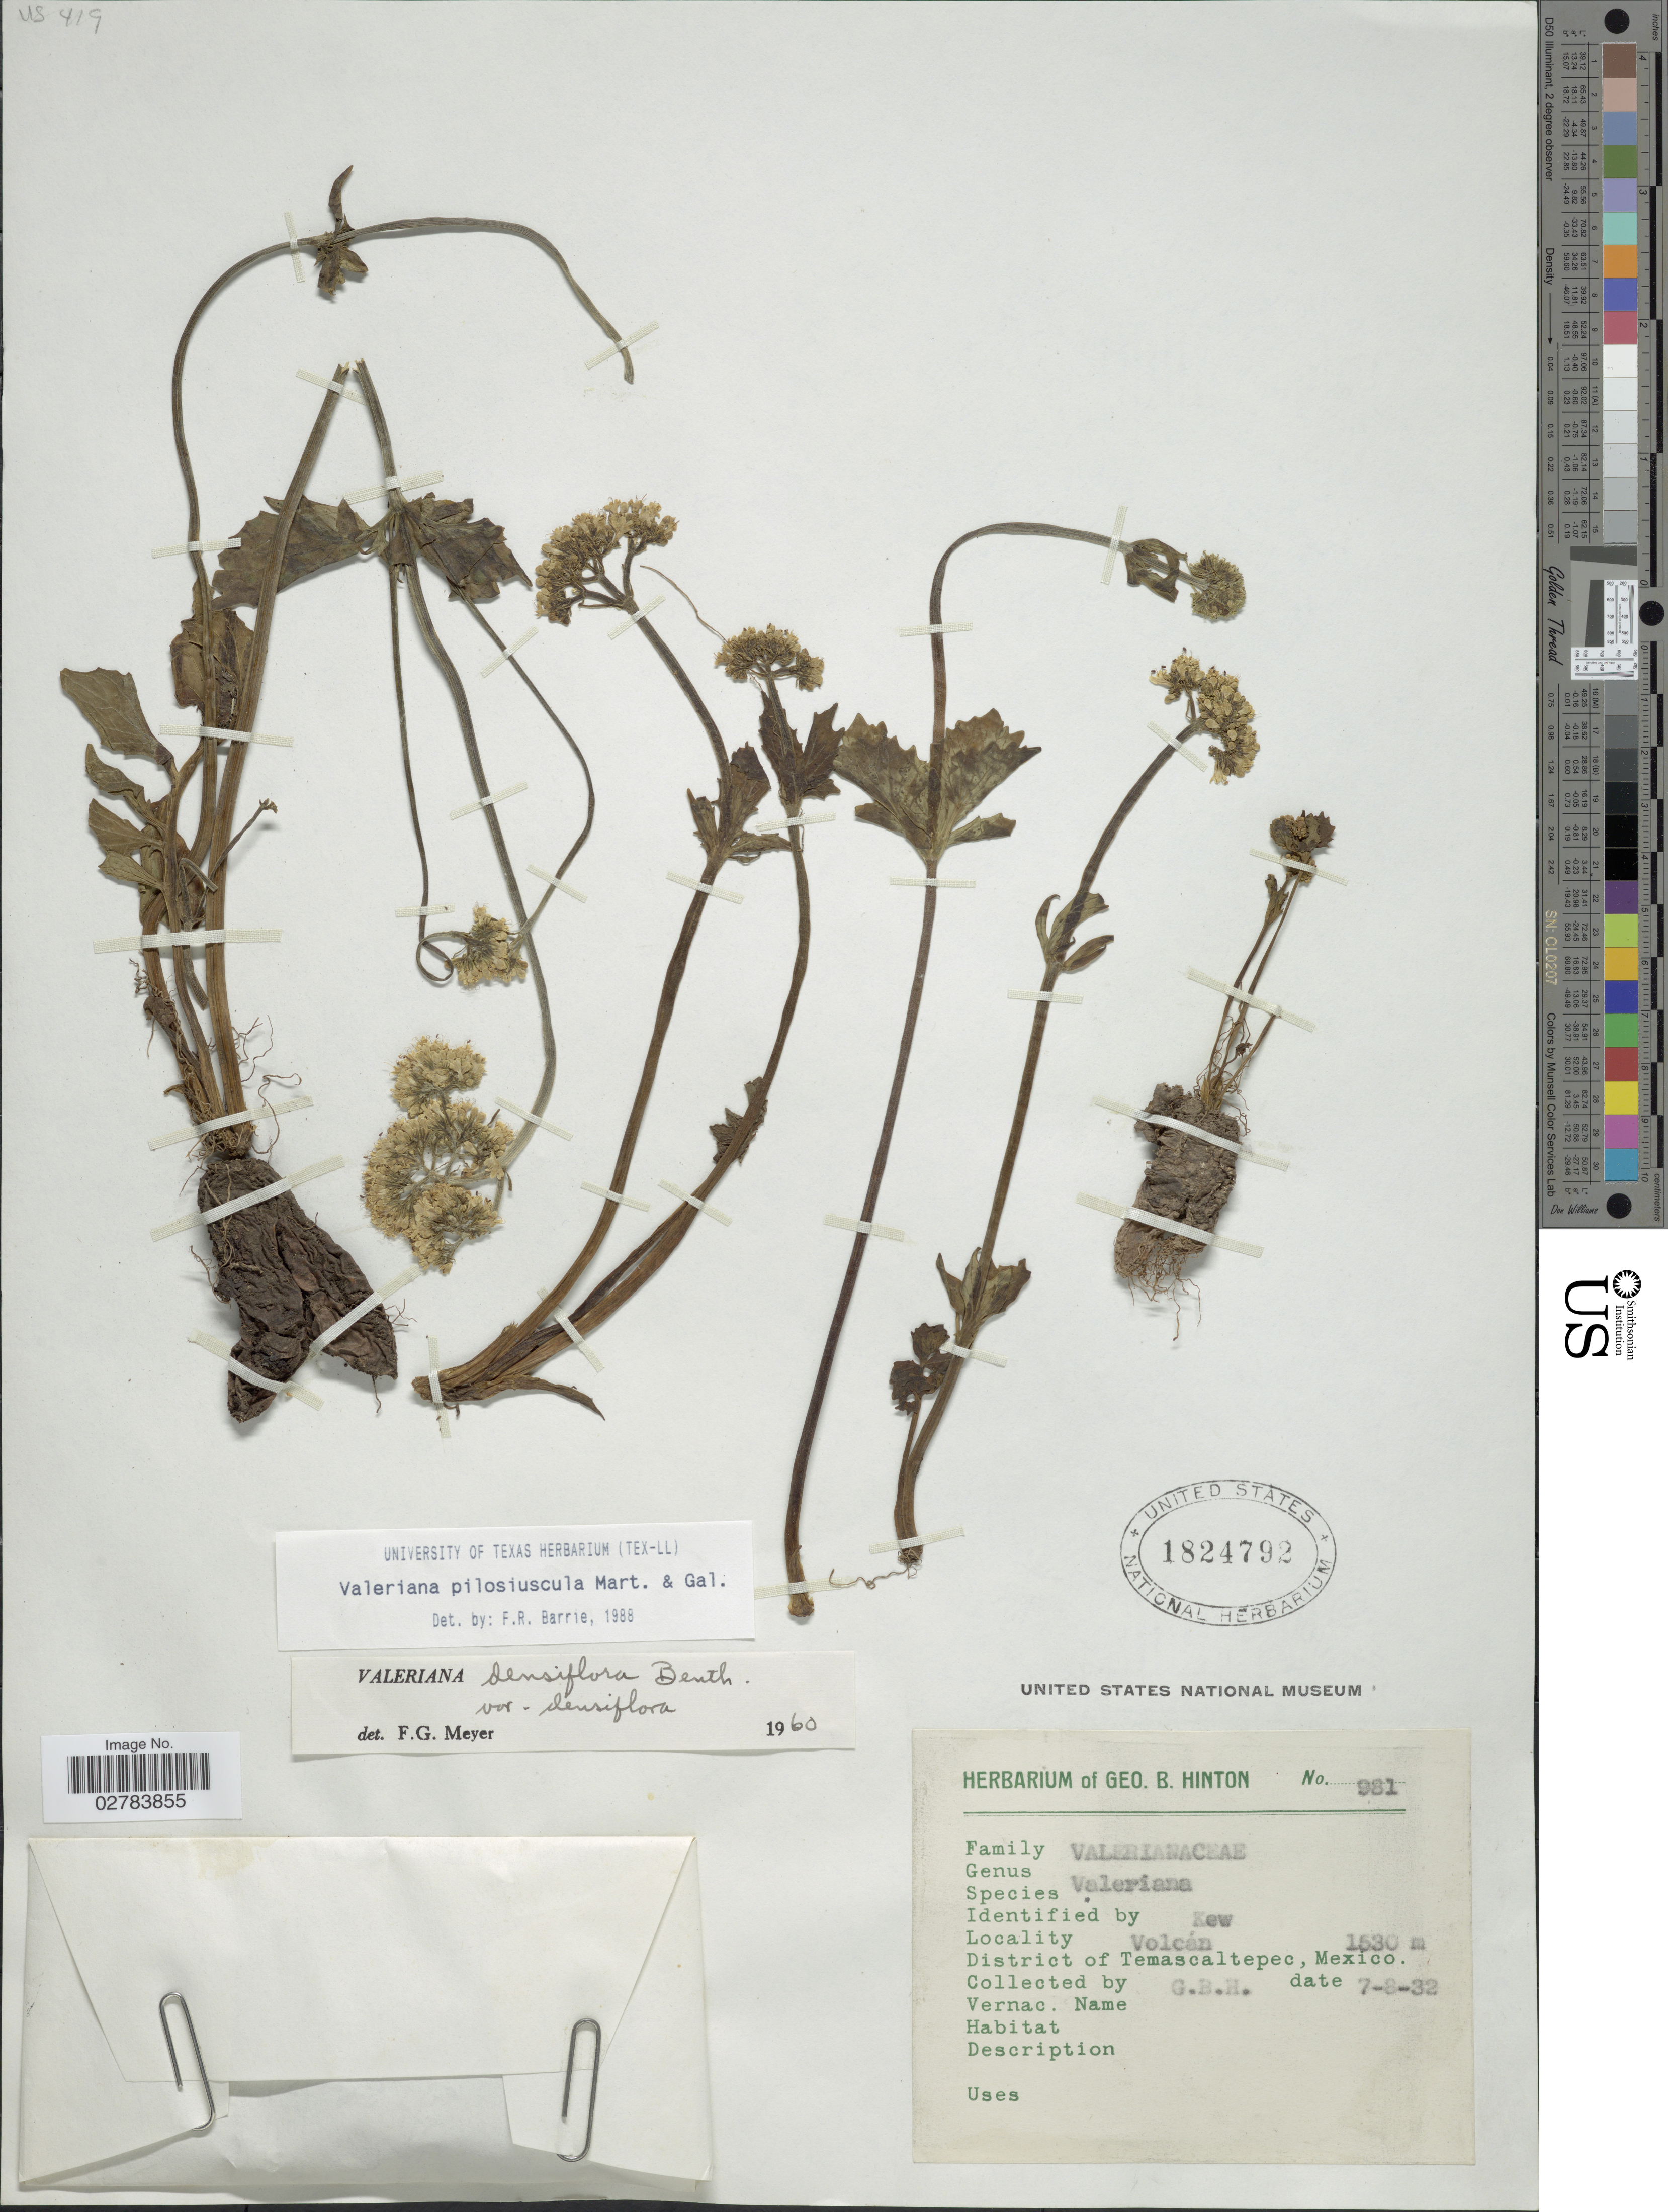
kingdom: Plantae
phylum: Tracheophyta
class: Magnoliopsida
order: Dipsacales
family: Caprifoliaceae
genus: Valeriana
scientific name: Valeriana pilosiuscula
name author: M. Martens & Galeotti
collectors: G. B. Hinton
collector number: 981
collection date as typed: Transcribed d/m/y: 7/8/32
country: Mexico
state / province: México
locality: Volcán, District of Temascaltepec.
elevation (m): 1530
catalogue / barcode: US 1824792